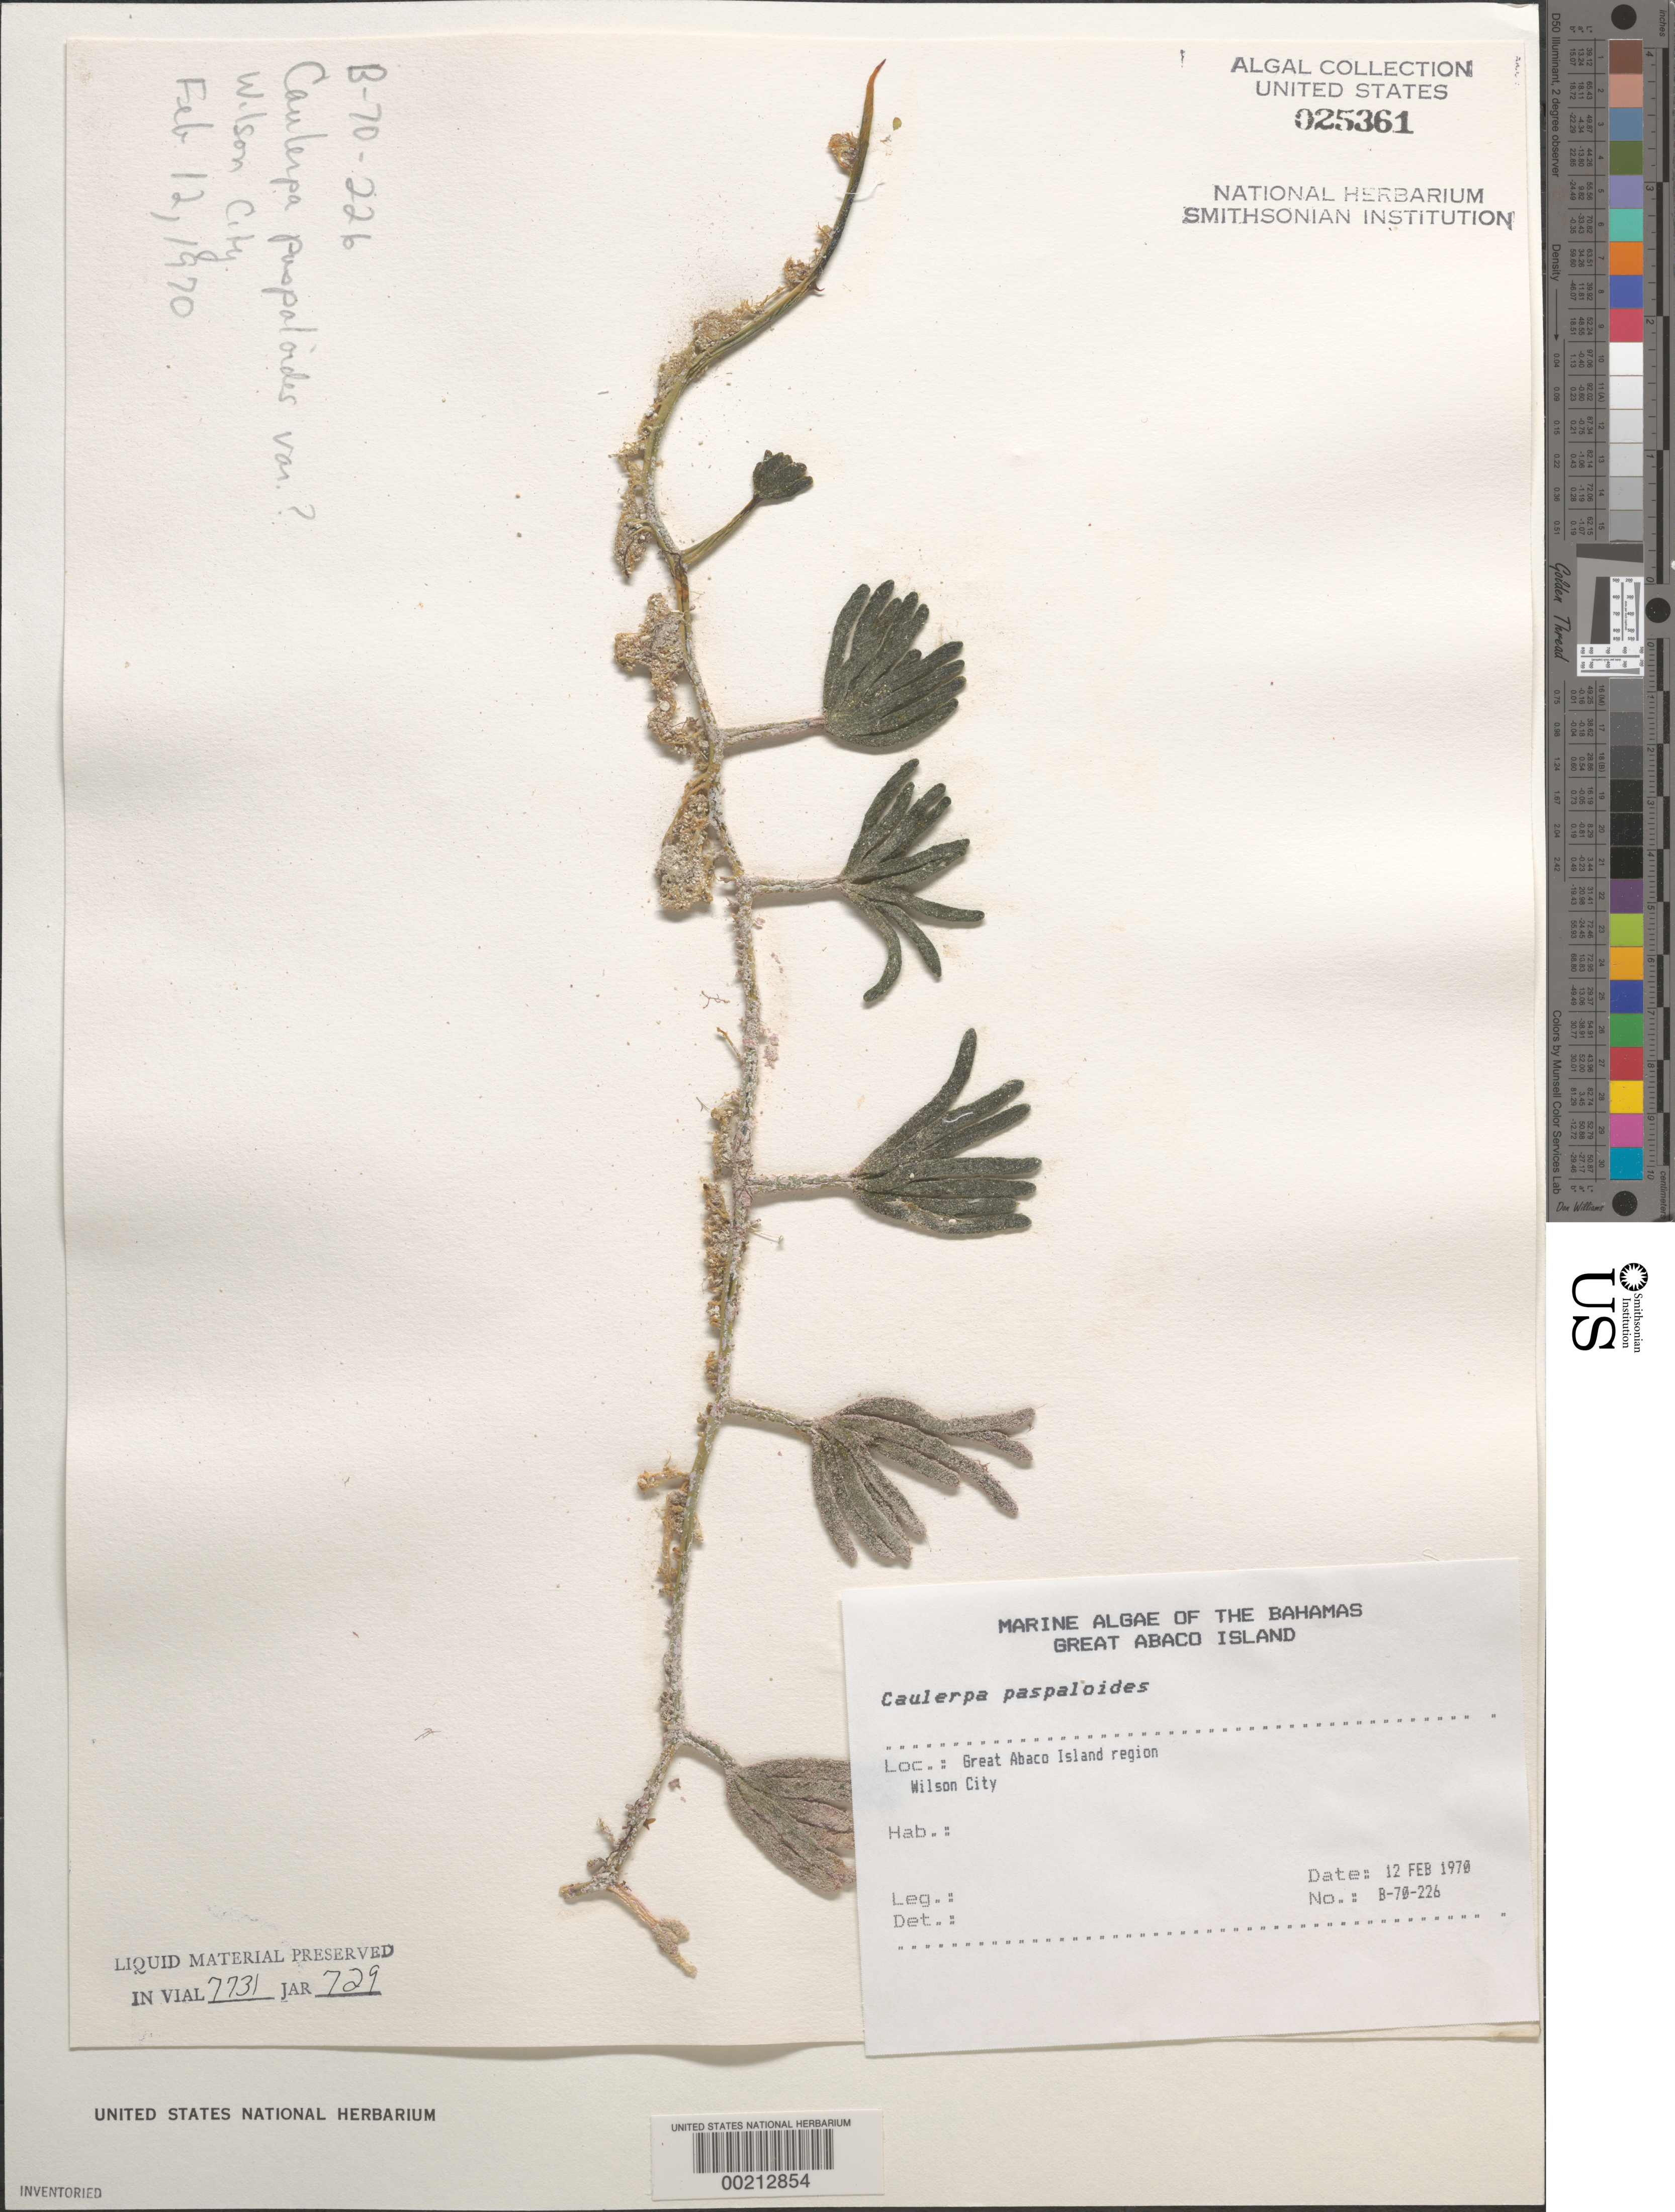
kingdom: Plantae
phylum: Chlorophyta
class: Ulvophyceae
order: Bryopsidales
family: Caulerpaceae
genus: Caulerpa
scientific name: Caulerpa paspaloides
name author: (Bory) Grev.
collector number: B-70-226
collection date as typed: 12 Feb 1970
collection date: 1970-02-12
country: Bahamas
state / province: Abaco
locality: Wilson city, great abaco island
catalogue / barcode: US 25361